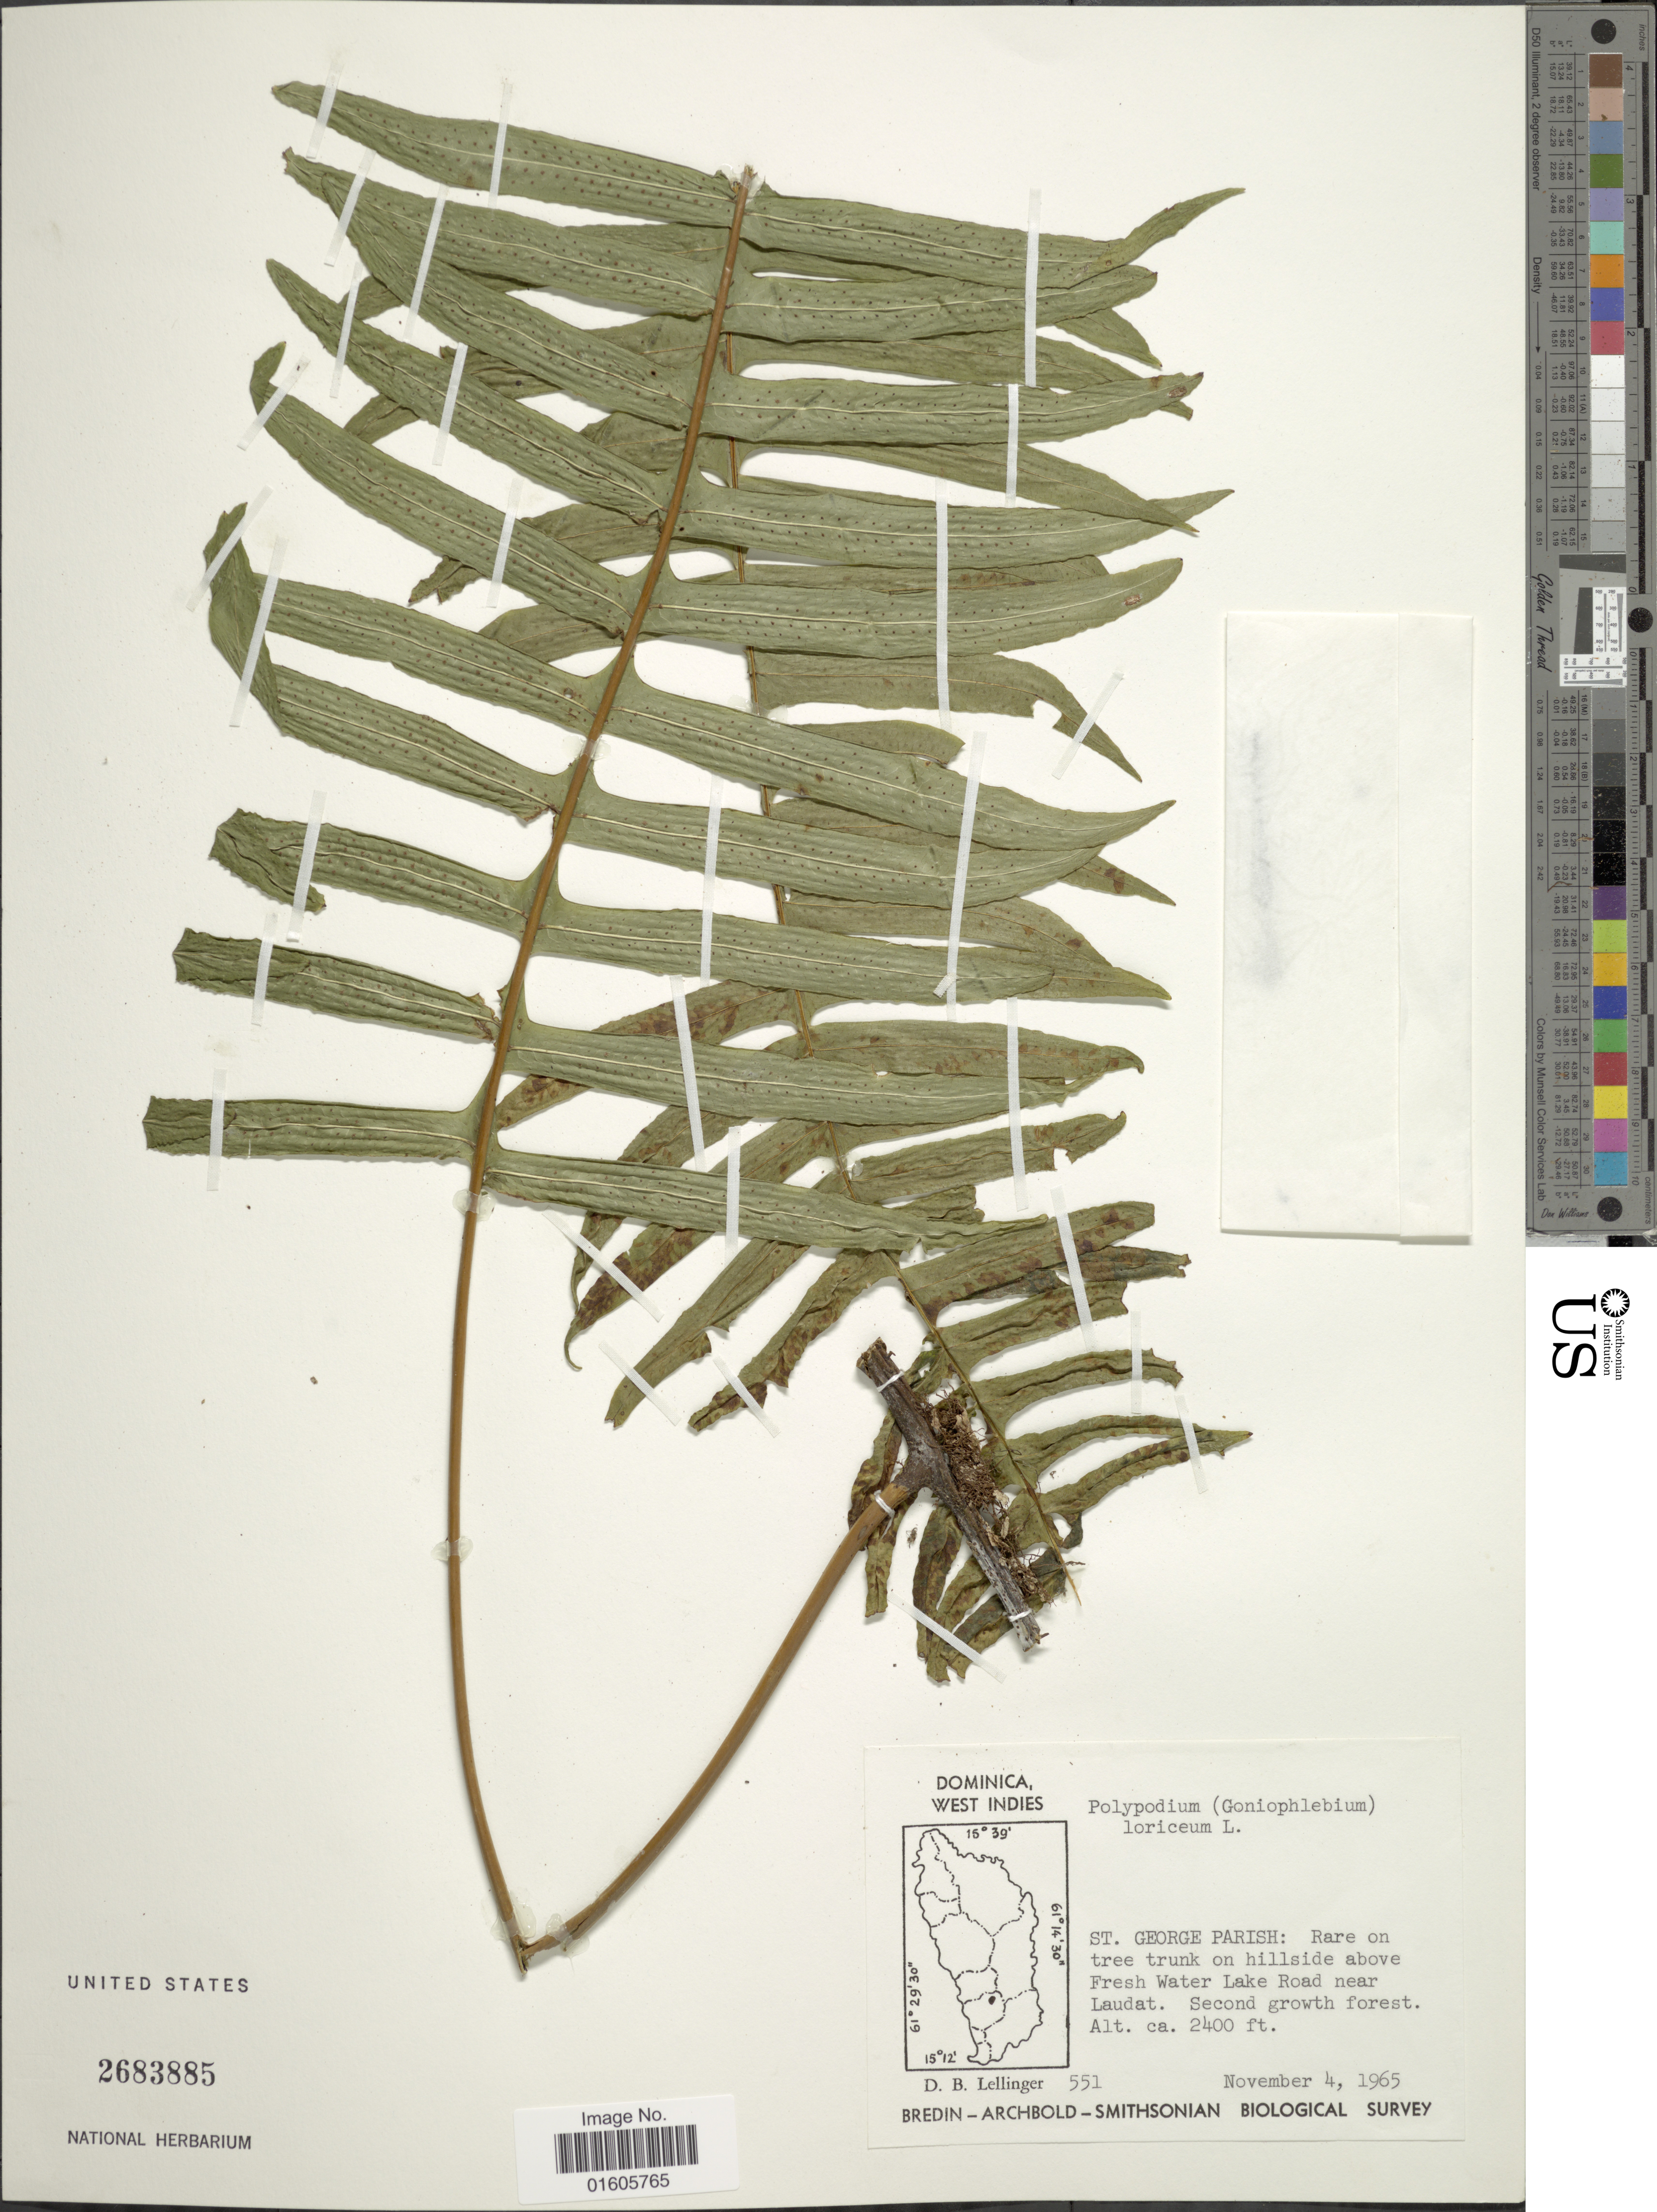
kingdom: Plantae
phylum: Tracheophyta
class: Polypodiopsida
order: Polypodiales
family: Polypodiaceae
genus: Serpocaulon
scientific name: Serpocaulon loriceum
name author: (L.) A.R. Sm.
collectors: D. B. Lellinger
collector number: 551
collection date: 1965-11-04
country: Dominica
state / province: St. George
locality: Dominica, West Indies. St. George Parish: Rare on tree trunk on hillside above Fresh Water Lake Road near Laudat.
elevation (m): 732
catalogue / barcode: US 2683885